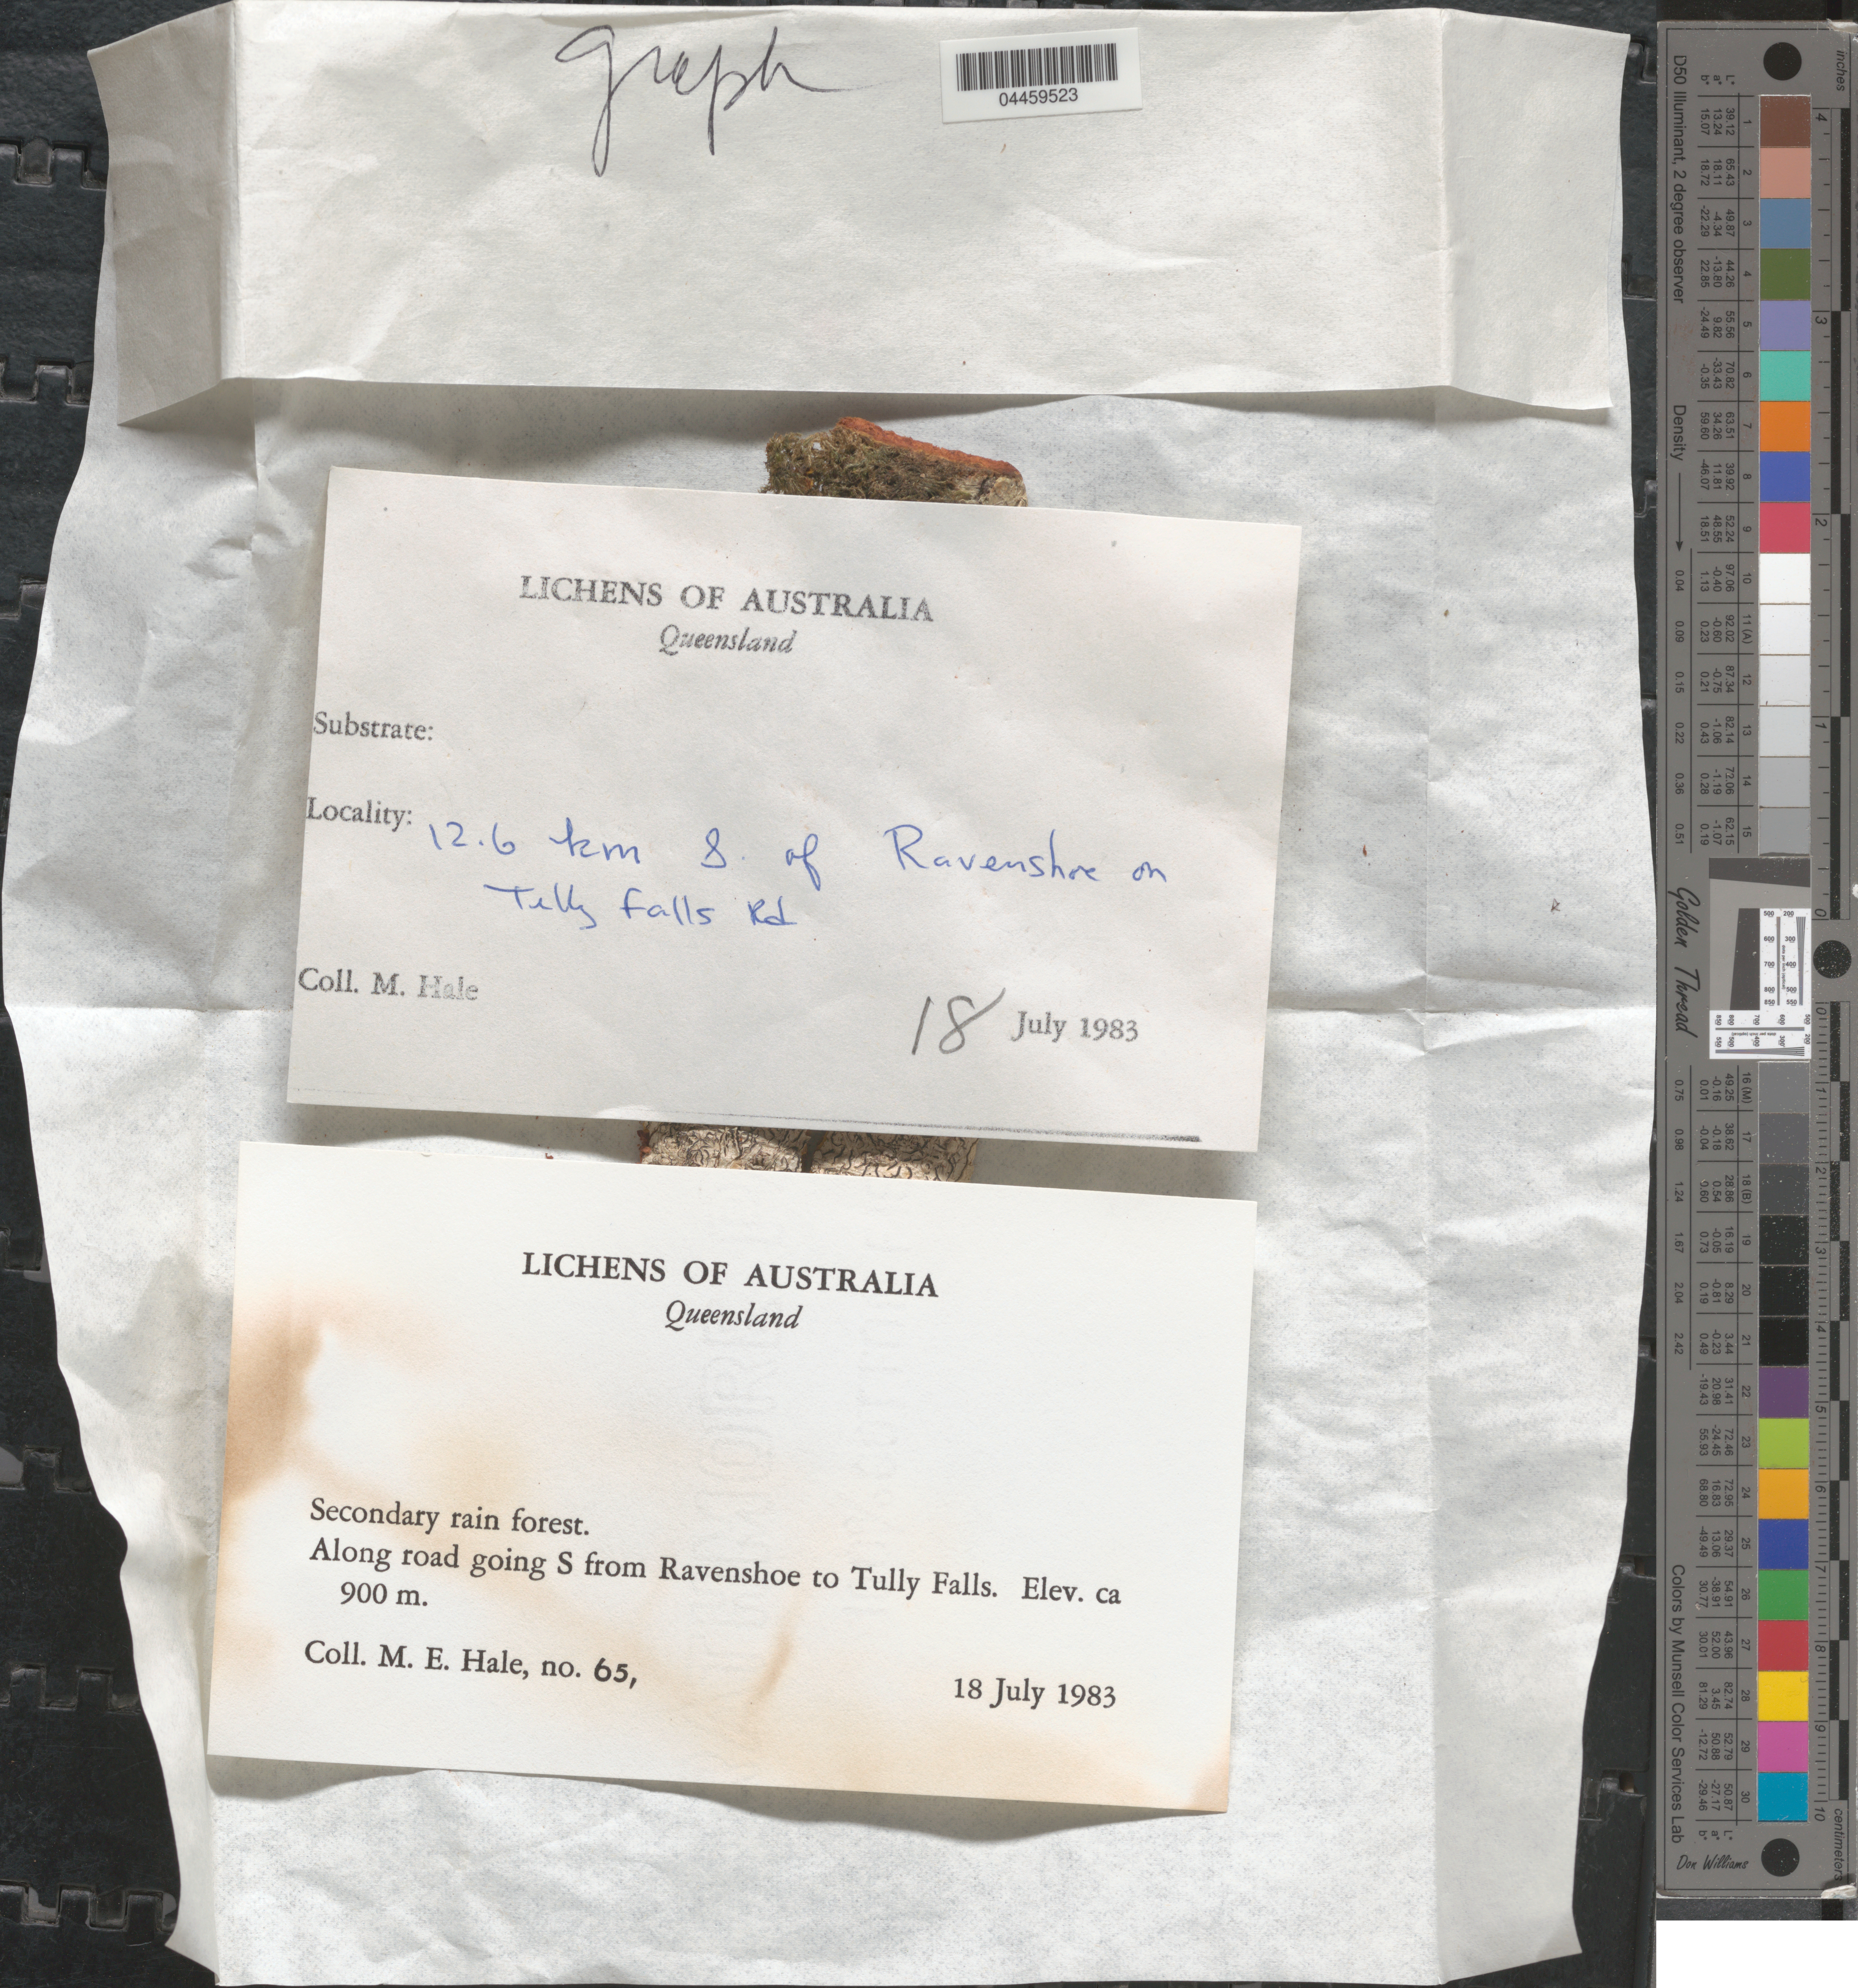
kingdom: Fungi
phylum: Ascomycota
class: Lecanoromycetes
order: Ostropales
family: Graphidaceae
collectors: M. Hale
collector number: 65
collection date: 1983-07-18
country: Australia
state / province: Queensland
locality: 12.6 km S of Ravenshoe on Tully Falls Rd. Along road going S from Ravenshoe to Tully Falls.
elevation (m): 900